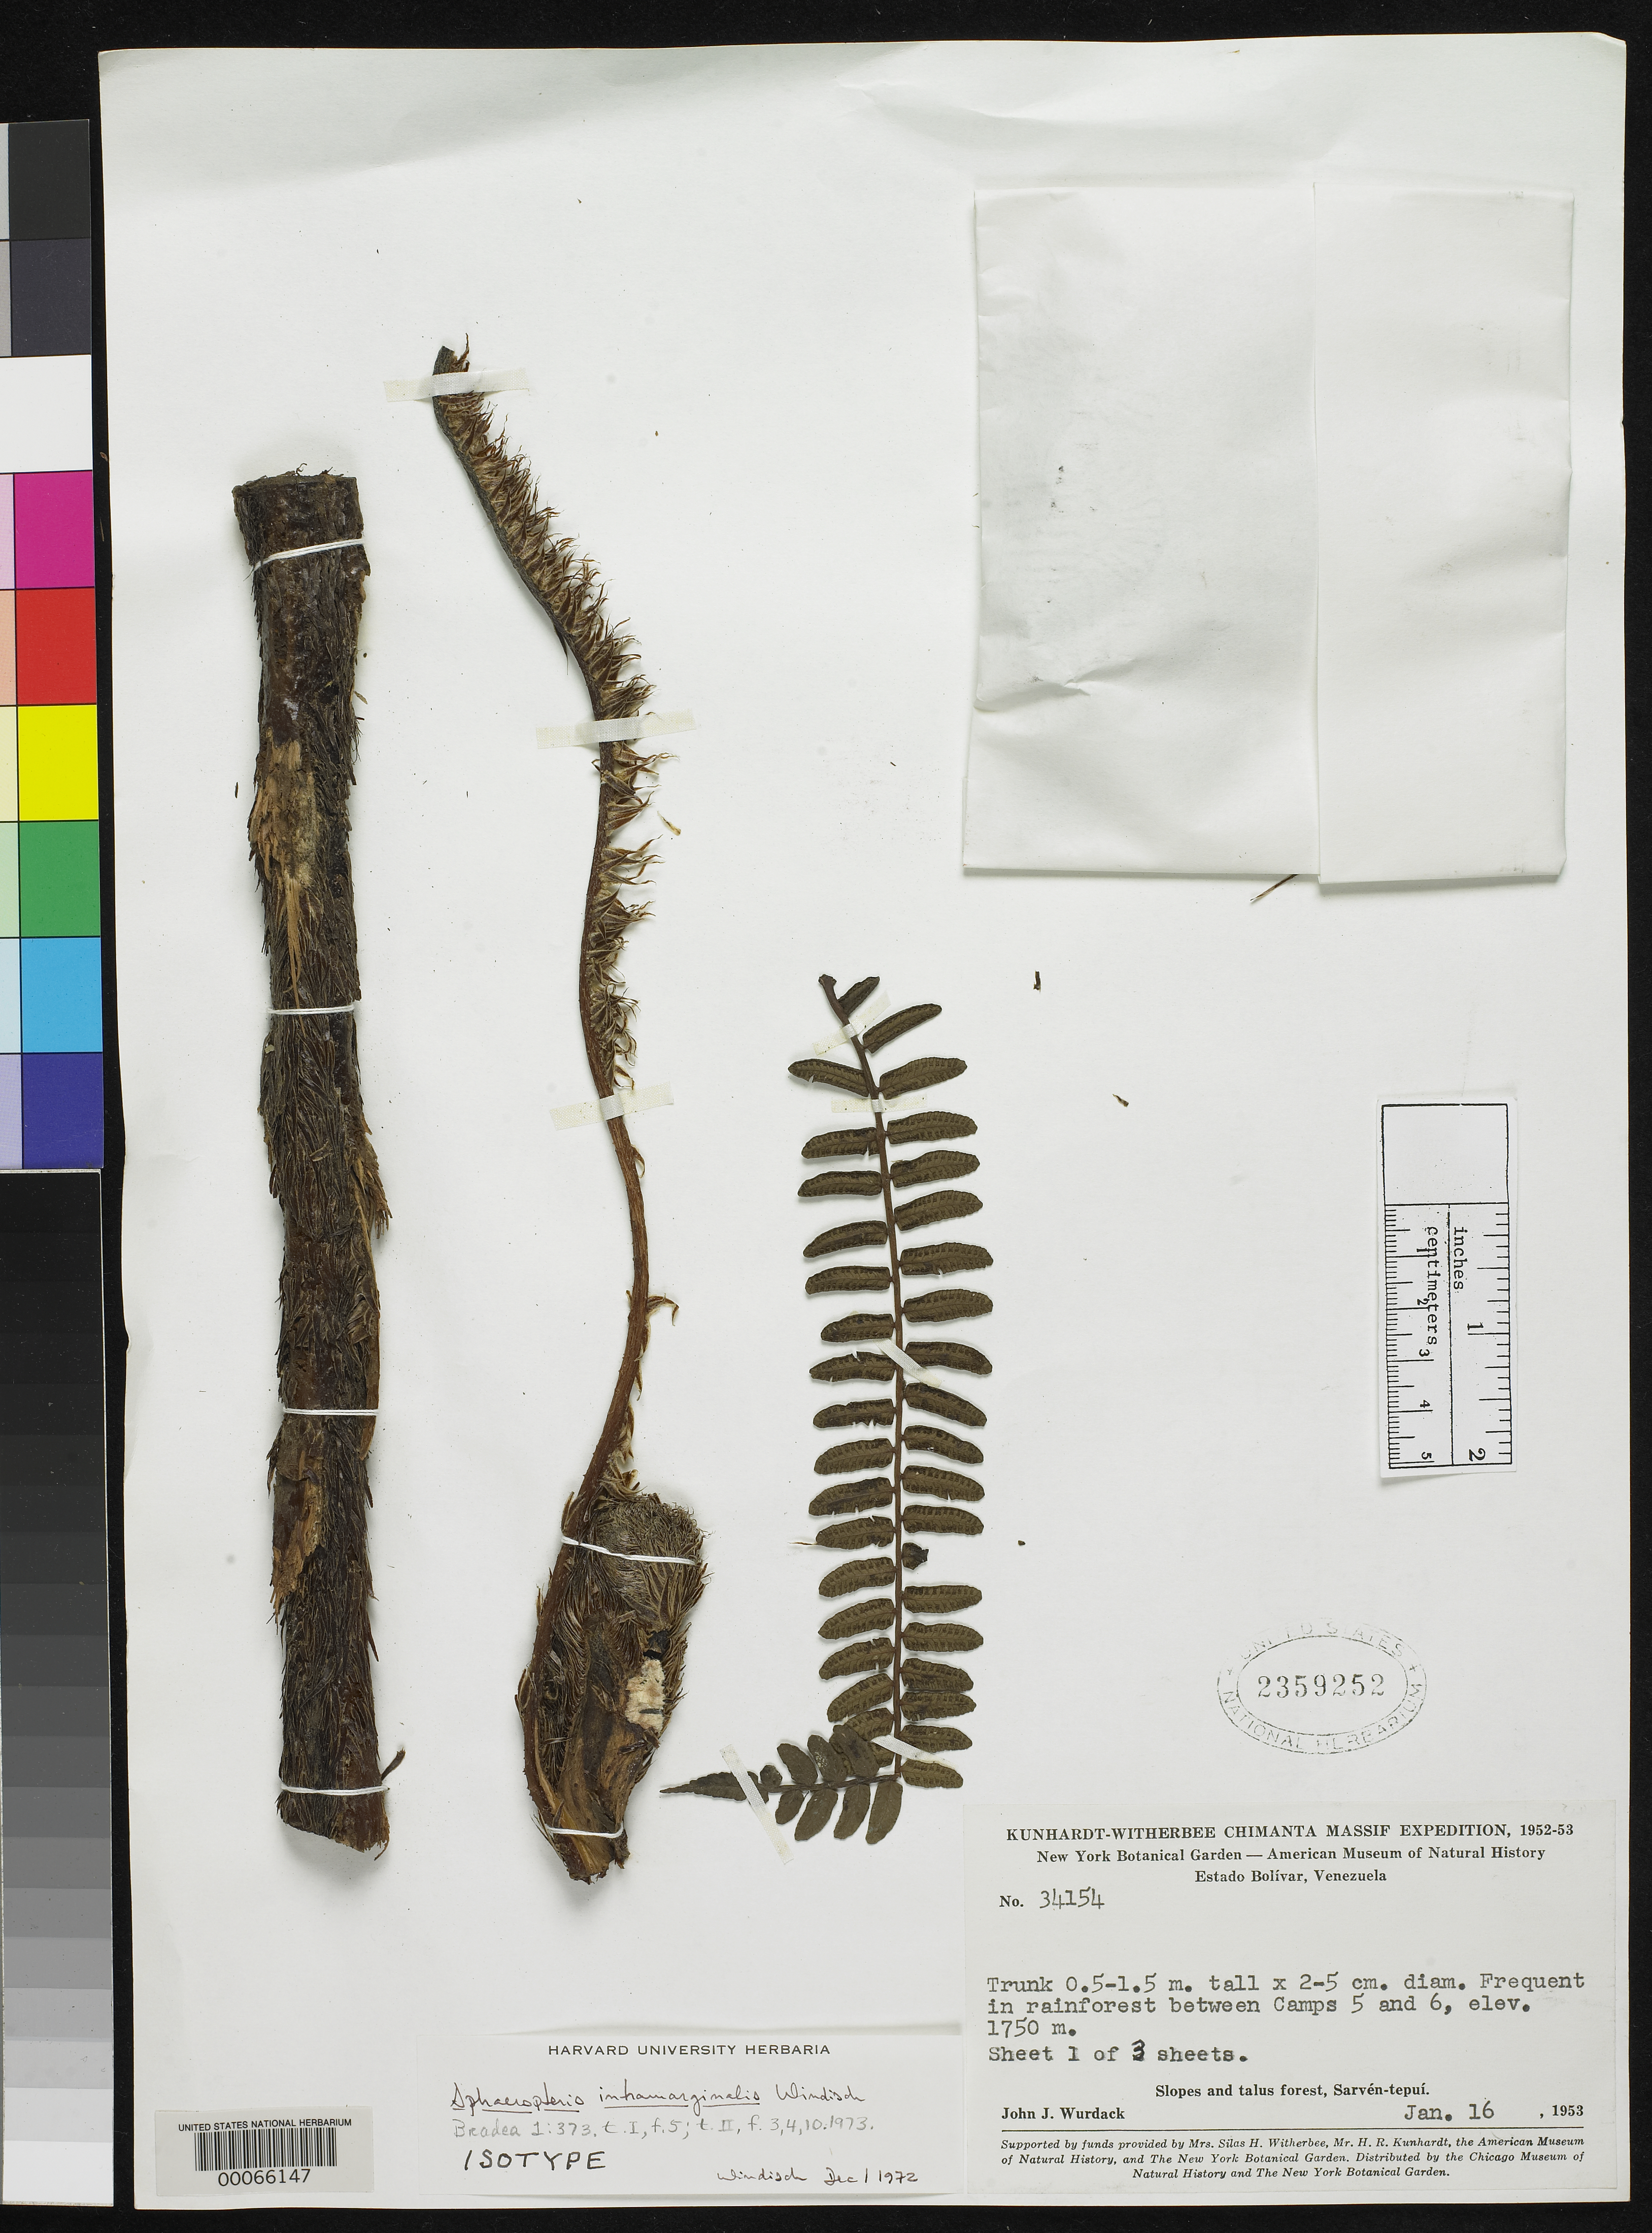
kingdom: Plantae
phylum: Tracheophyta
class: Polypodiopsida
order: Cyatheales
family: Cyatheaceae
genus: Sphaeropteris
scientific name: Sphaeropteris intramarginalis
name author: P.G. Windisch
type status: Isotype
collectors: J. J. Wurdack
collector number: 34154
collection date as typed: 16 Jan 1953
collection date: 1953-01-16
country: Venezuela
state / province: Bolivar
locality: Sarven-tepui.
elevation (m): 1750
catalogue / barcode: US 2359252